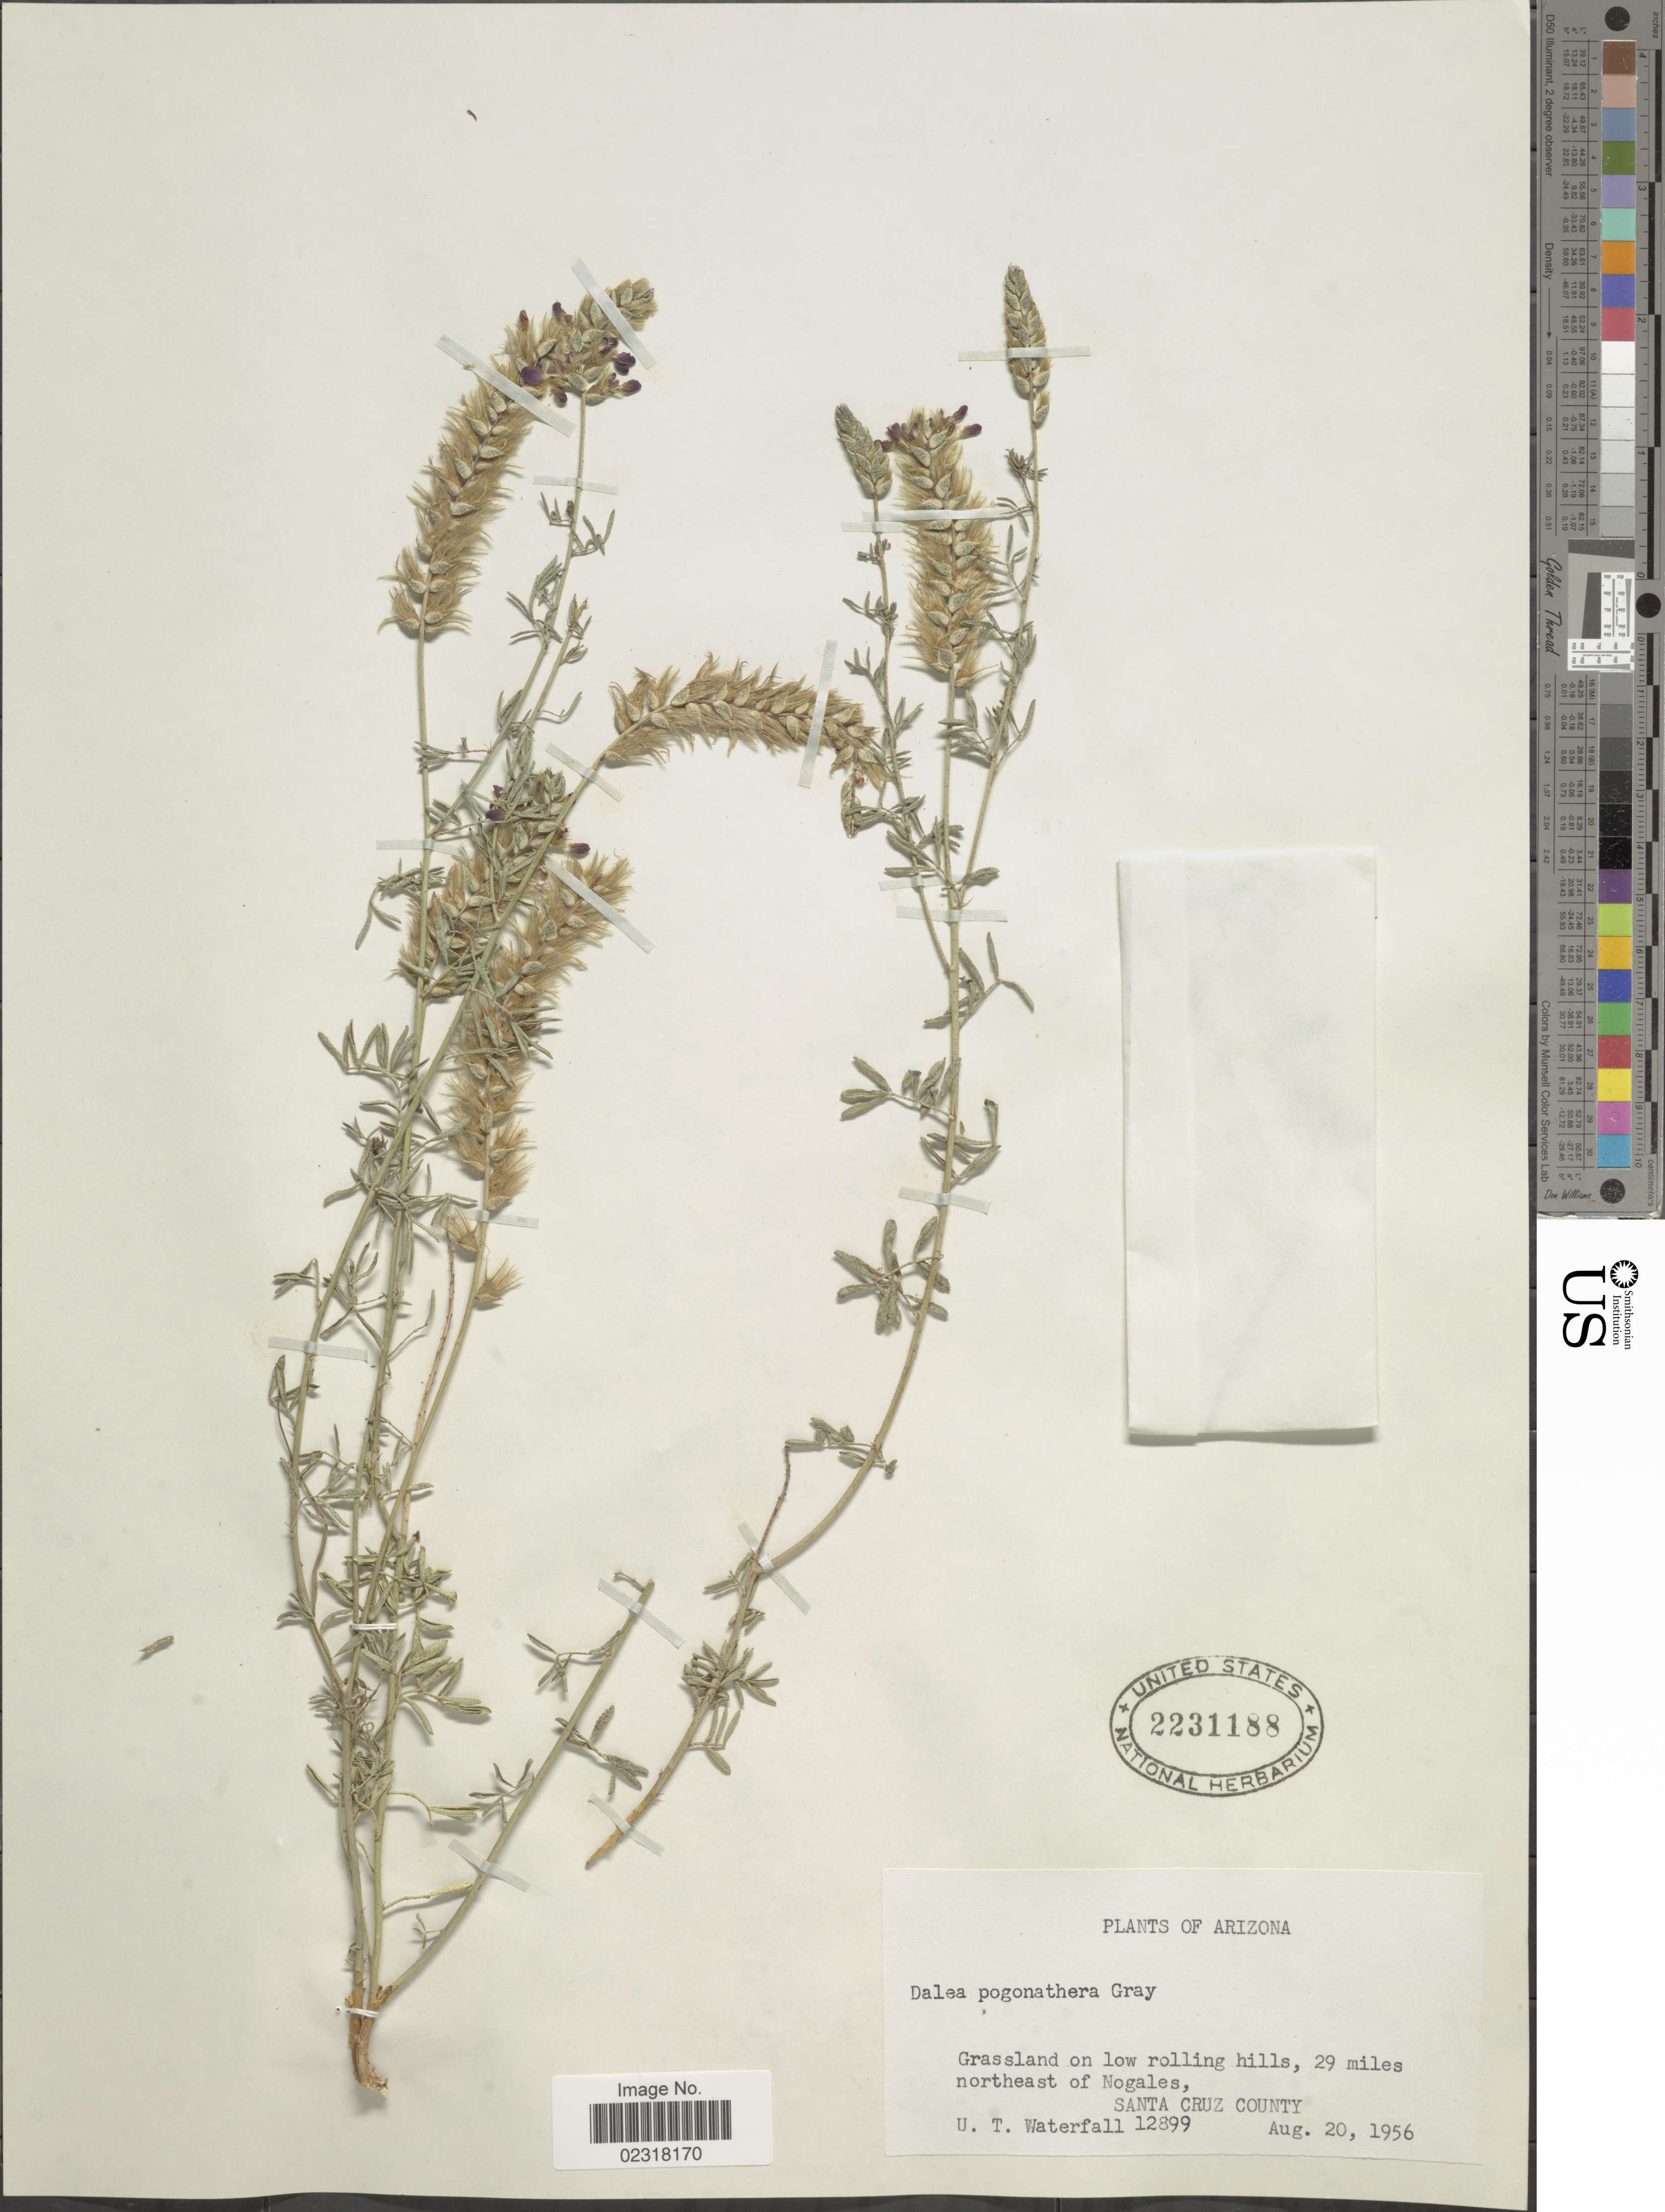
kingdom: Plantae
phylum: Tracheophyta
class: Magnoliopsida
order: Fabales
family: Fabaceae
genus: Dalea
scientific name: Dalea pogonathera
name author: A. Gray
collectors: U. T. Waterfall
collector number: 12899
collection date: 1956-08-20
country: United States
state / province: Arizona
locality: Grassland on low rolling hills, 29 miles northeast of Nogales, Santa Cruz County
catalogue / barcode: US 2231188